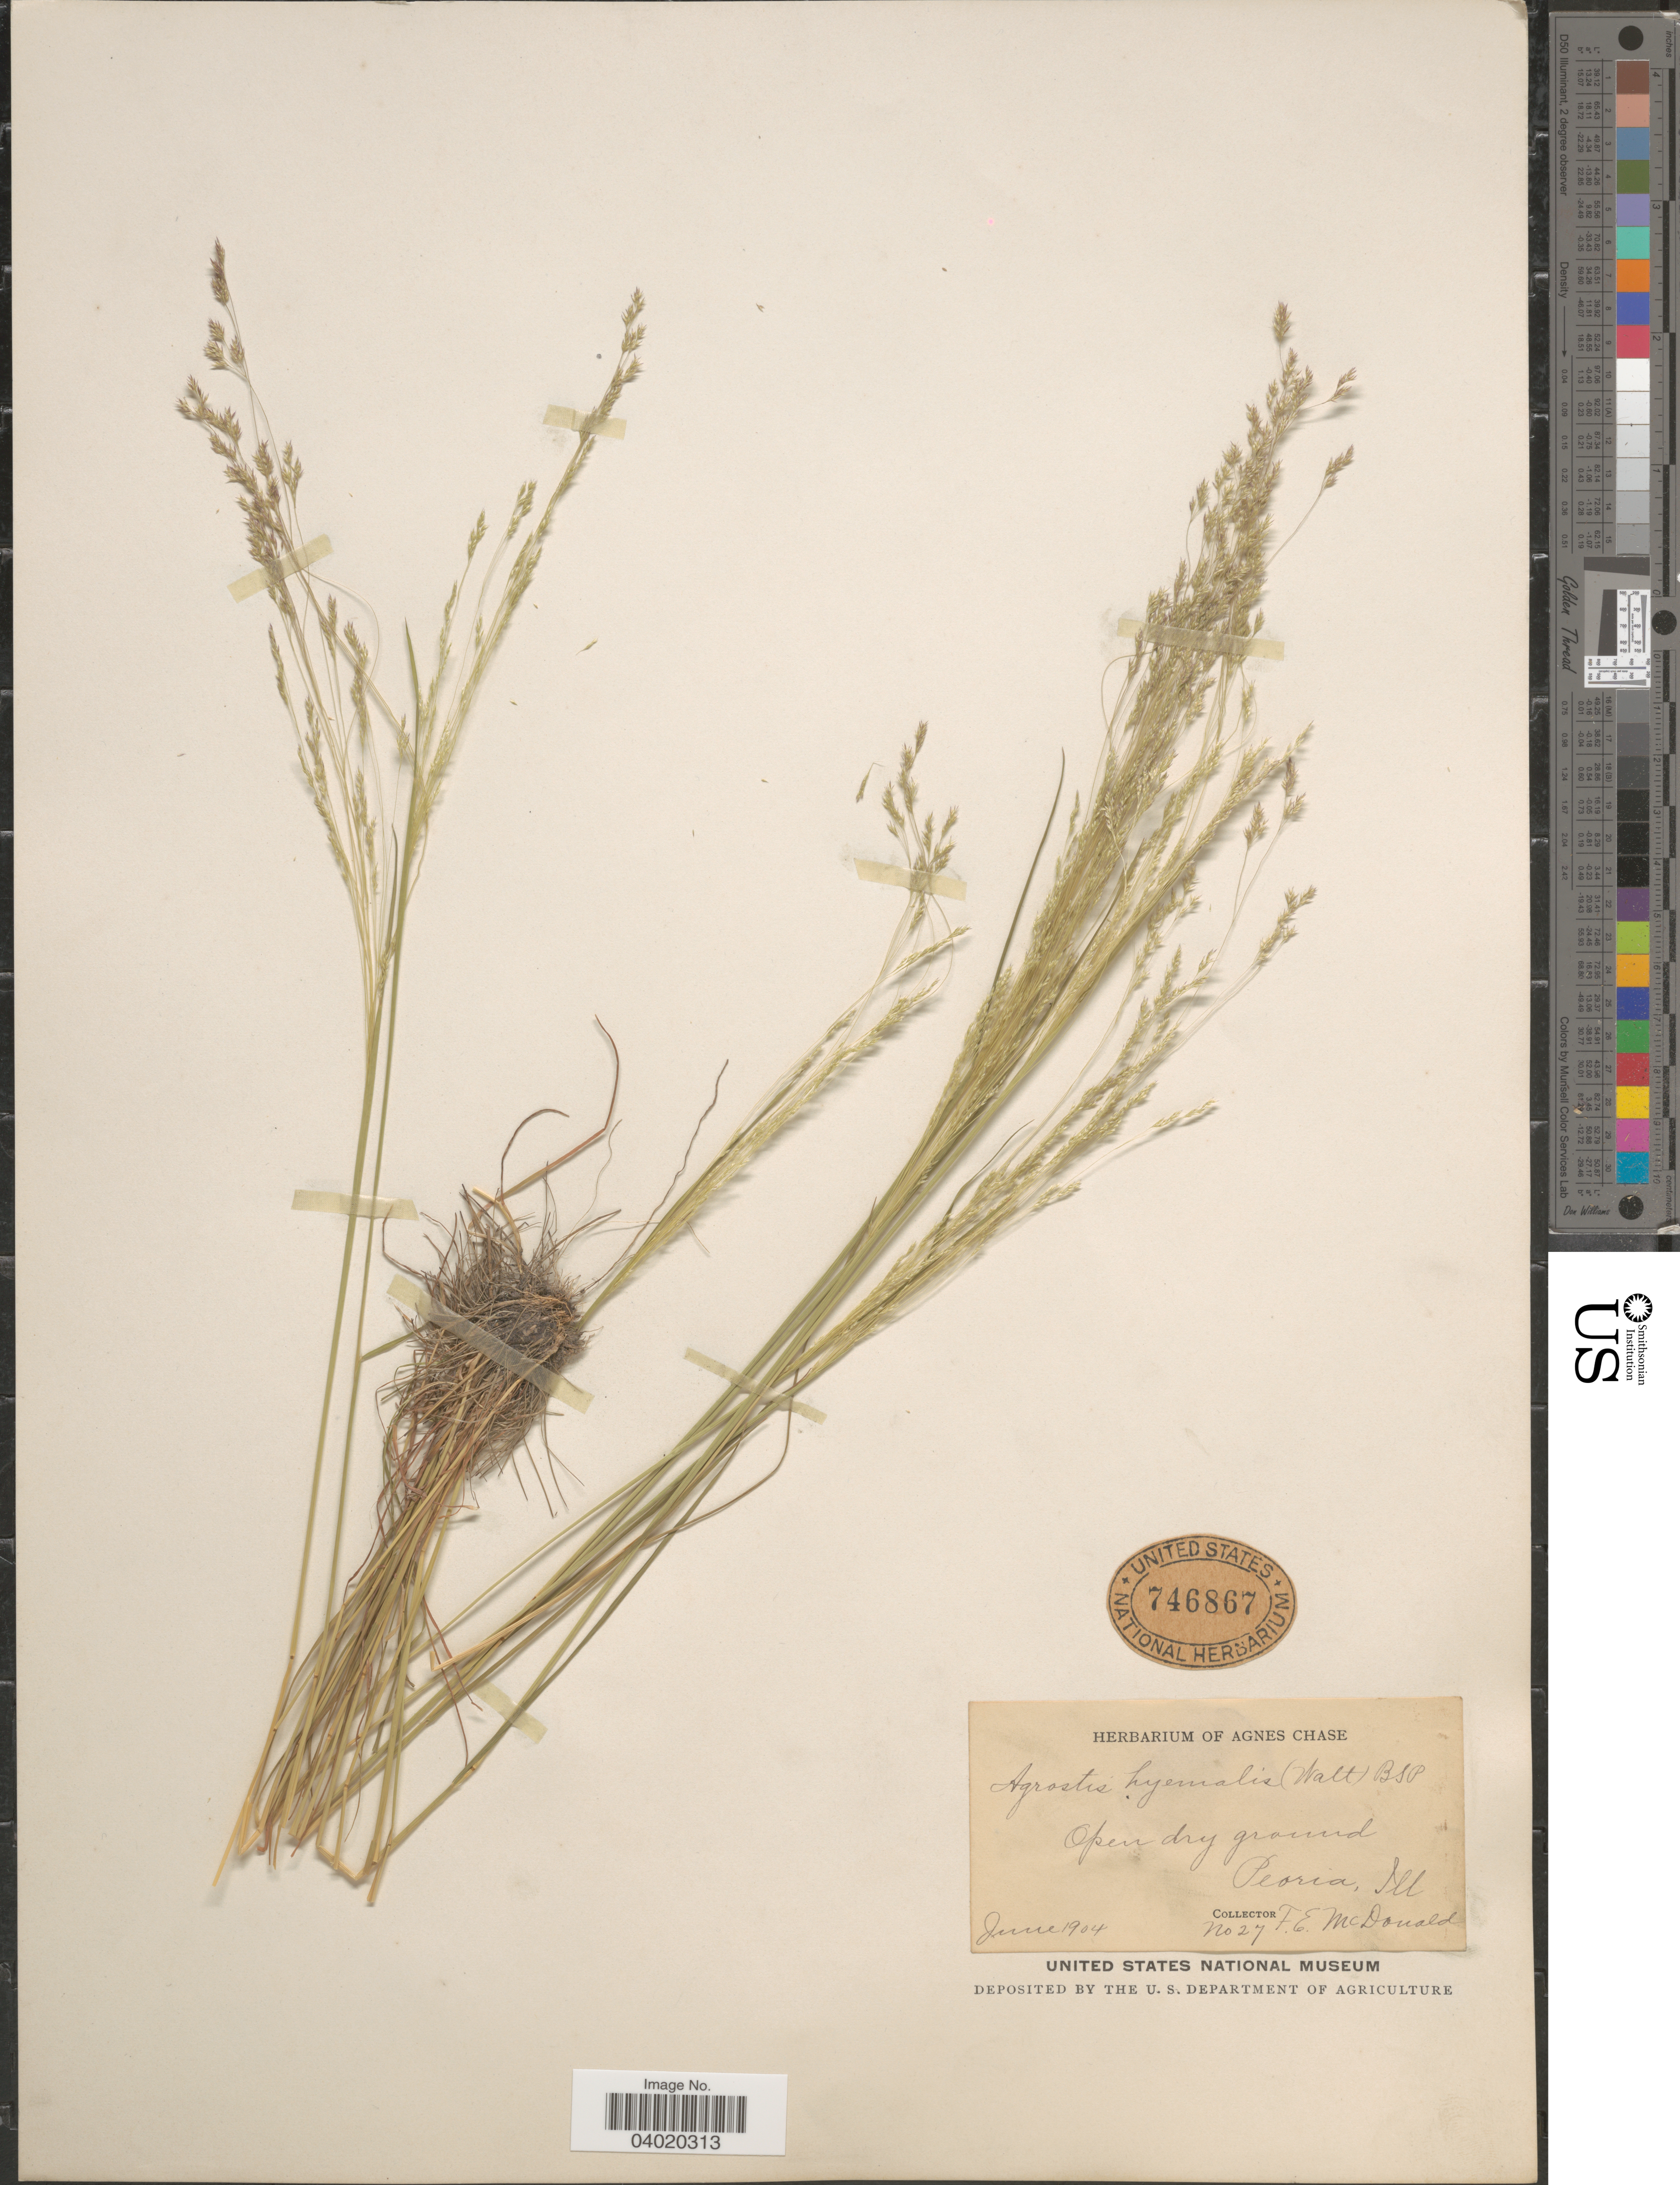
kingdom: Plantae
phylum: Tracheophyta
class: Liliopsida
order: Poales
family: Poaceae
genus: Agrostis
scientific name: Agrostis hyemalis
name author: (Walter) Britton et al.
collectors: F. E. McDonald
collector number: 27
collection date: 1904-06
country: United States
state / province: Illinois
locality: Peoria.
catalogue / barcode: US 746867